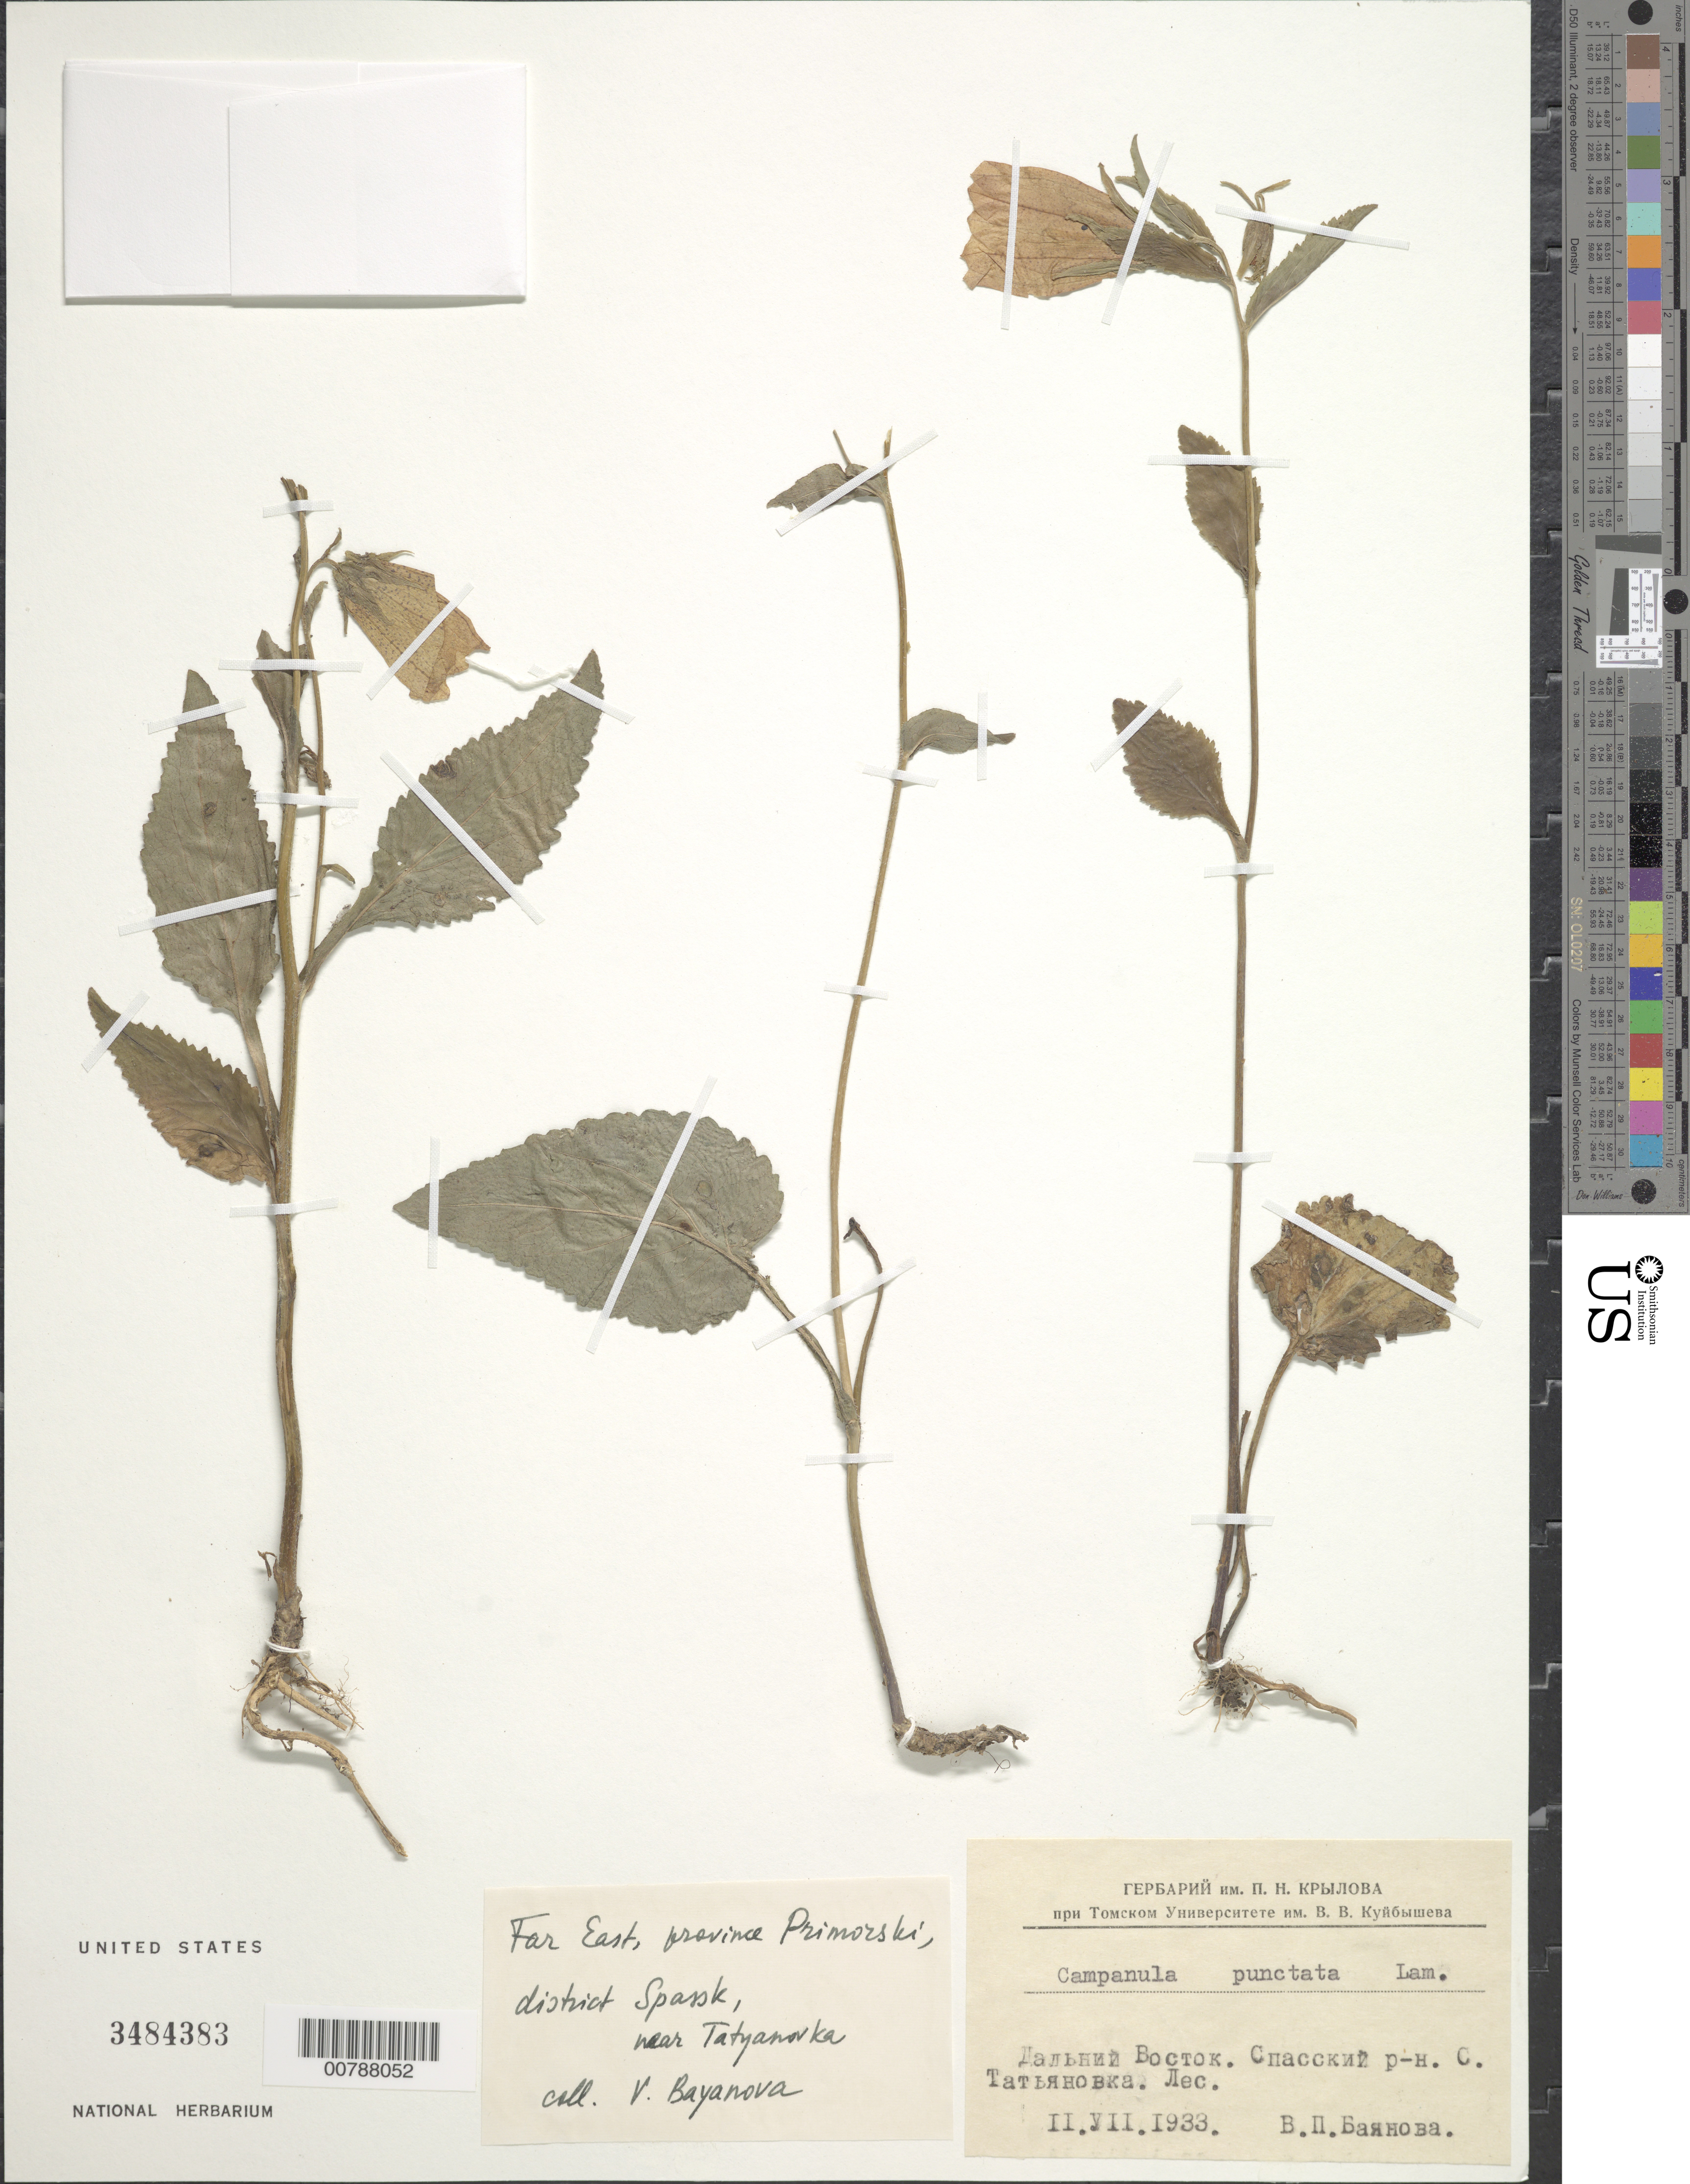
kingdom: Plantae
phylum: Tracheophyta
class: Magnoliopsida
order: Asterales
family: Campanulaceae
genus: Campanula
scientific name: Campanula punctata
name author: Lam.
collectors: V. Bayanova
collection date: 1933-07-02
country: Russian Federation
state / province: Primorsky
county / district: Spassky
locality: Far East. Near Tatyanovka.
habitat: Forest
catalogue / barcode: US 3484383